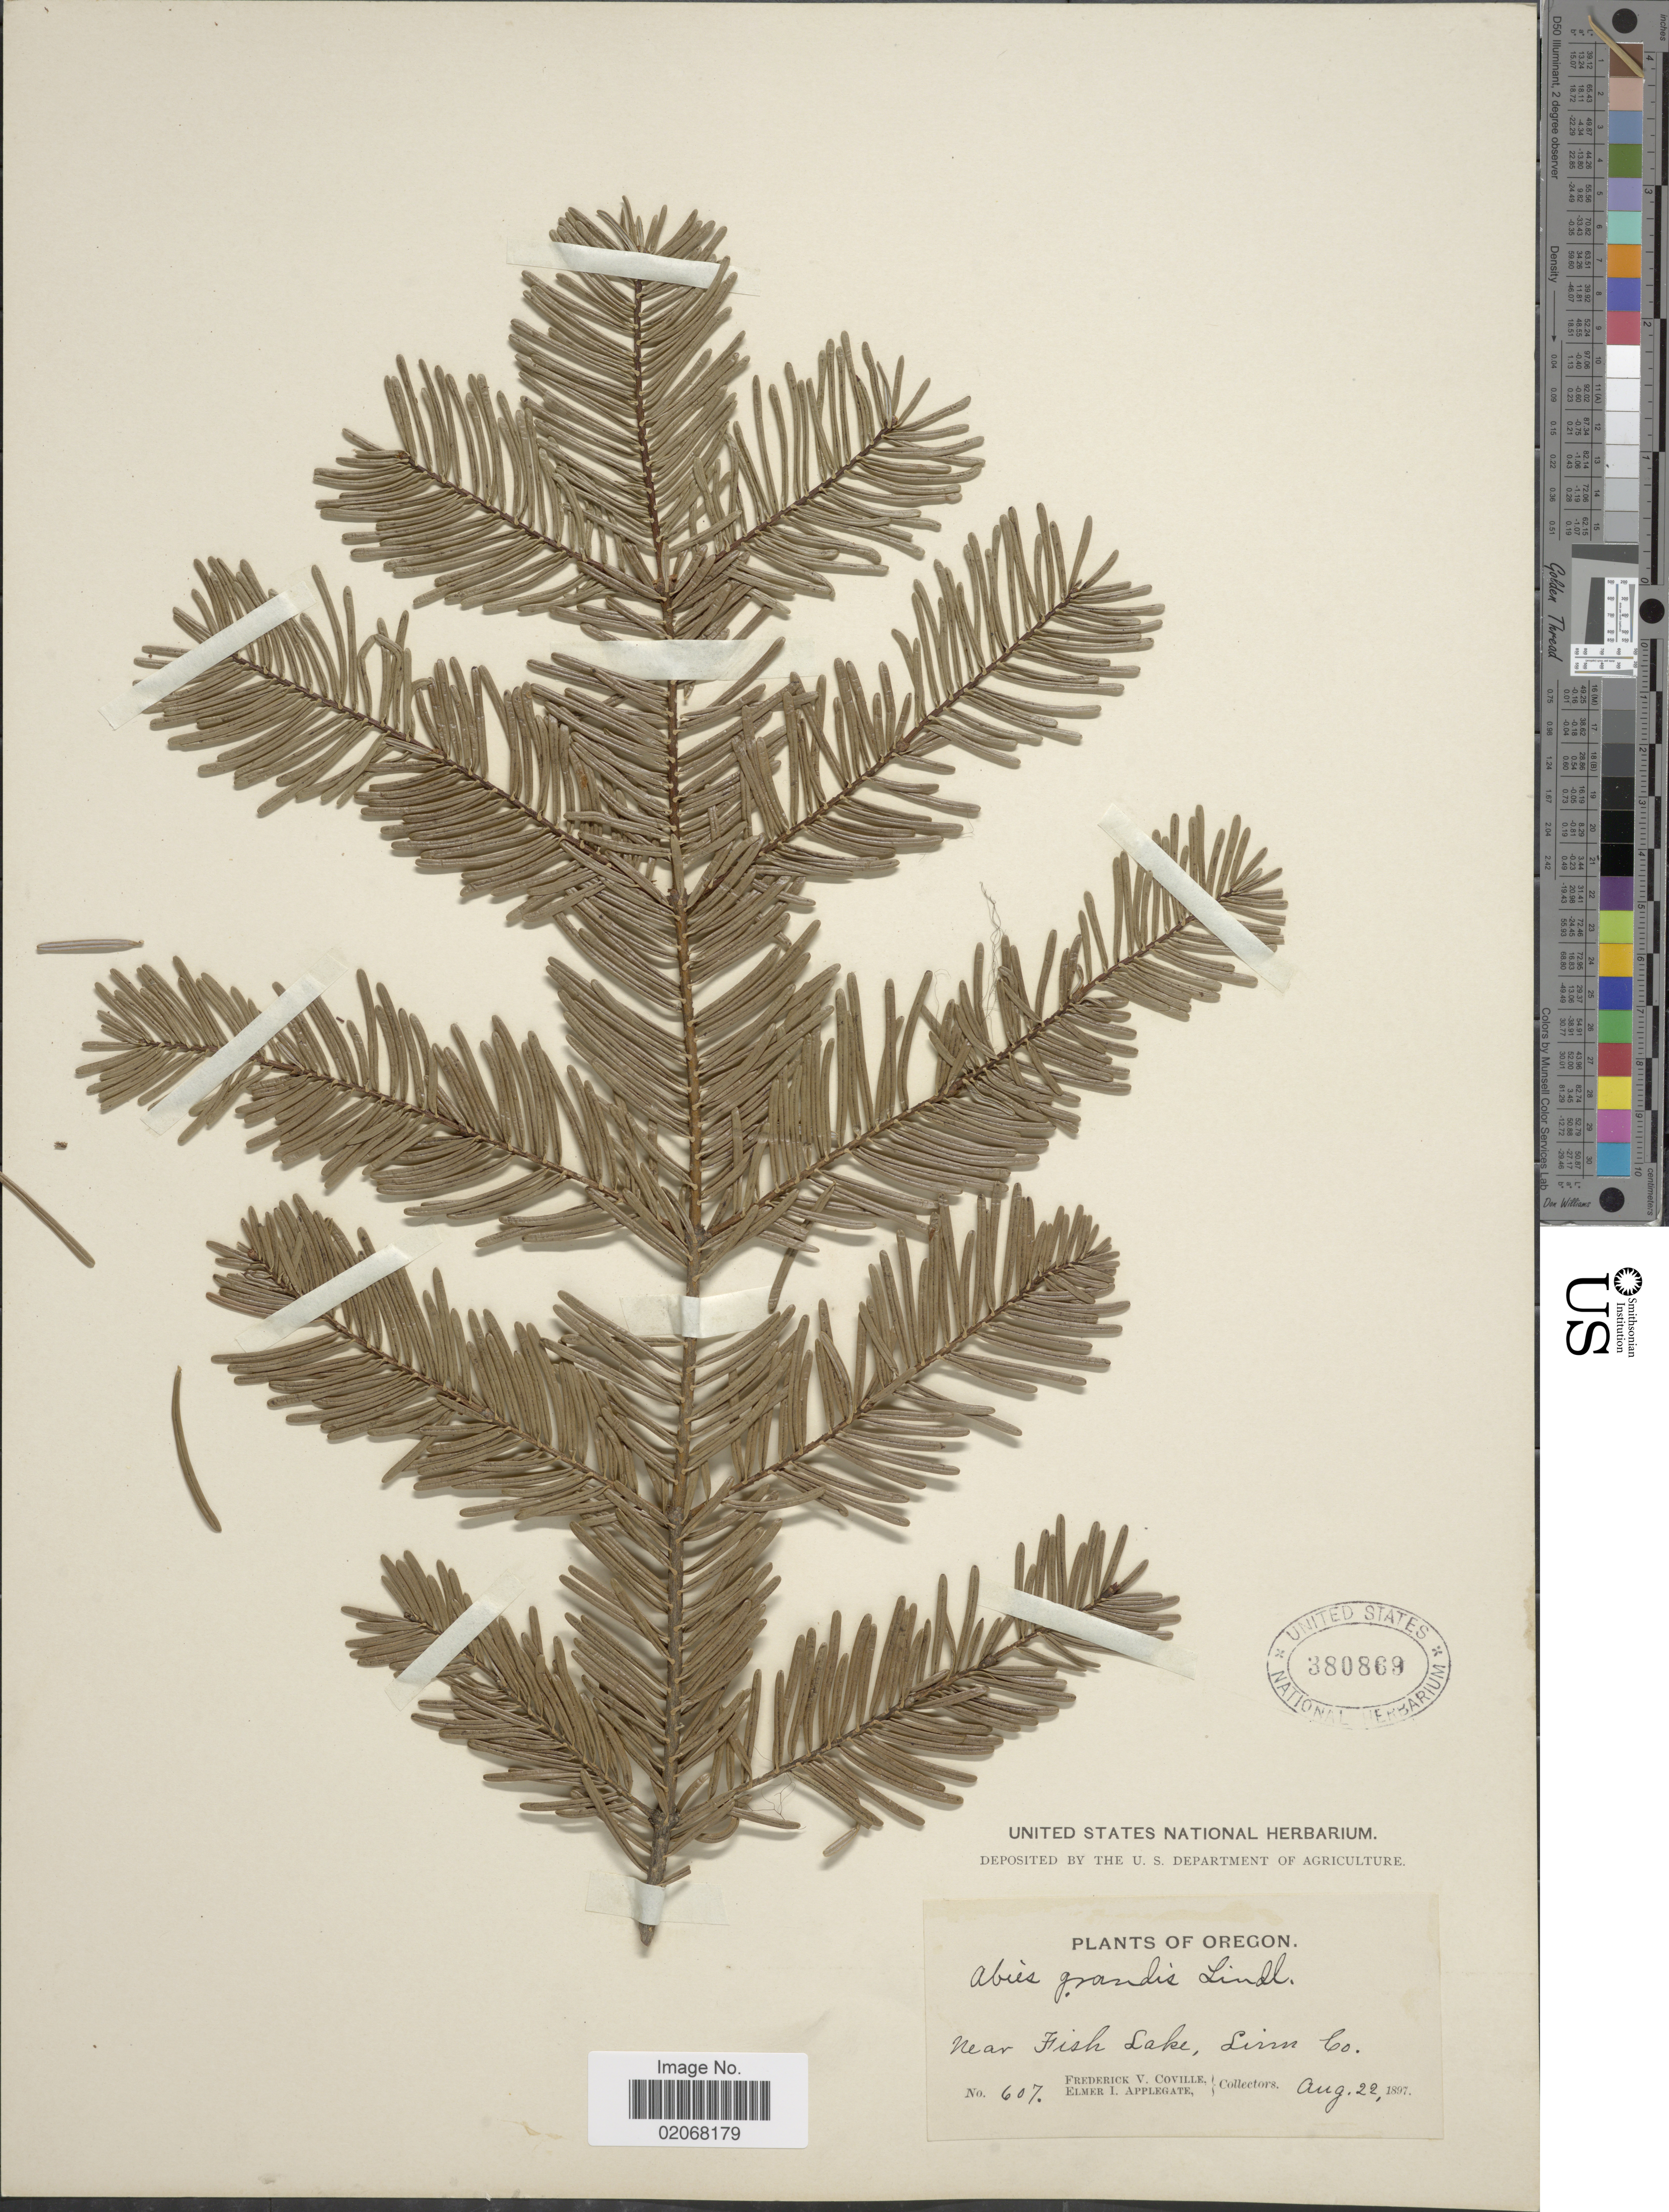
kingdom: Plantae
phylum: Tracheophyta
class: Pinopsida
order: Pinales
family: Pinaceae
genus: Abies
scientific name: Abies grandis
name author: (Douglas ex D. Don) Lindl.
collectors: F. V. Coville & E. I. Applegate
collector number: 607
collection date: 1897-08-22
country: United States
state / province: Oregon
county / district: Linn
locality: Near Fish Lake, Linn Co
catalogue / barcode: US 380869